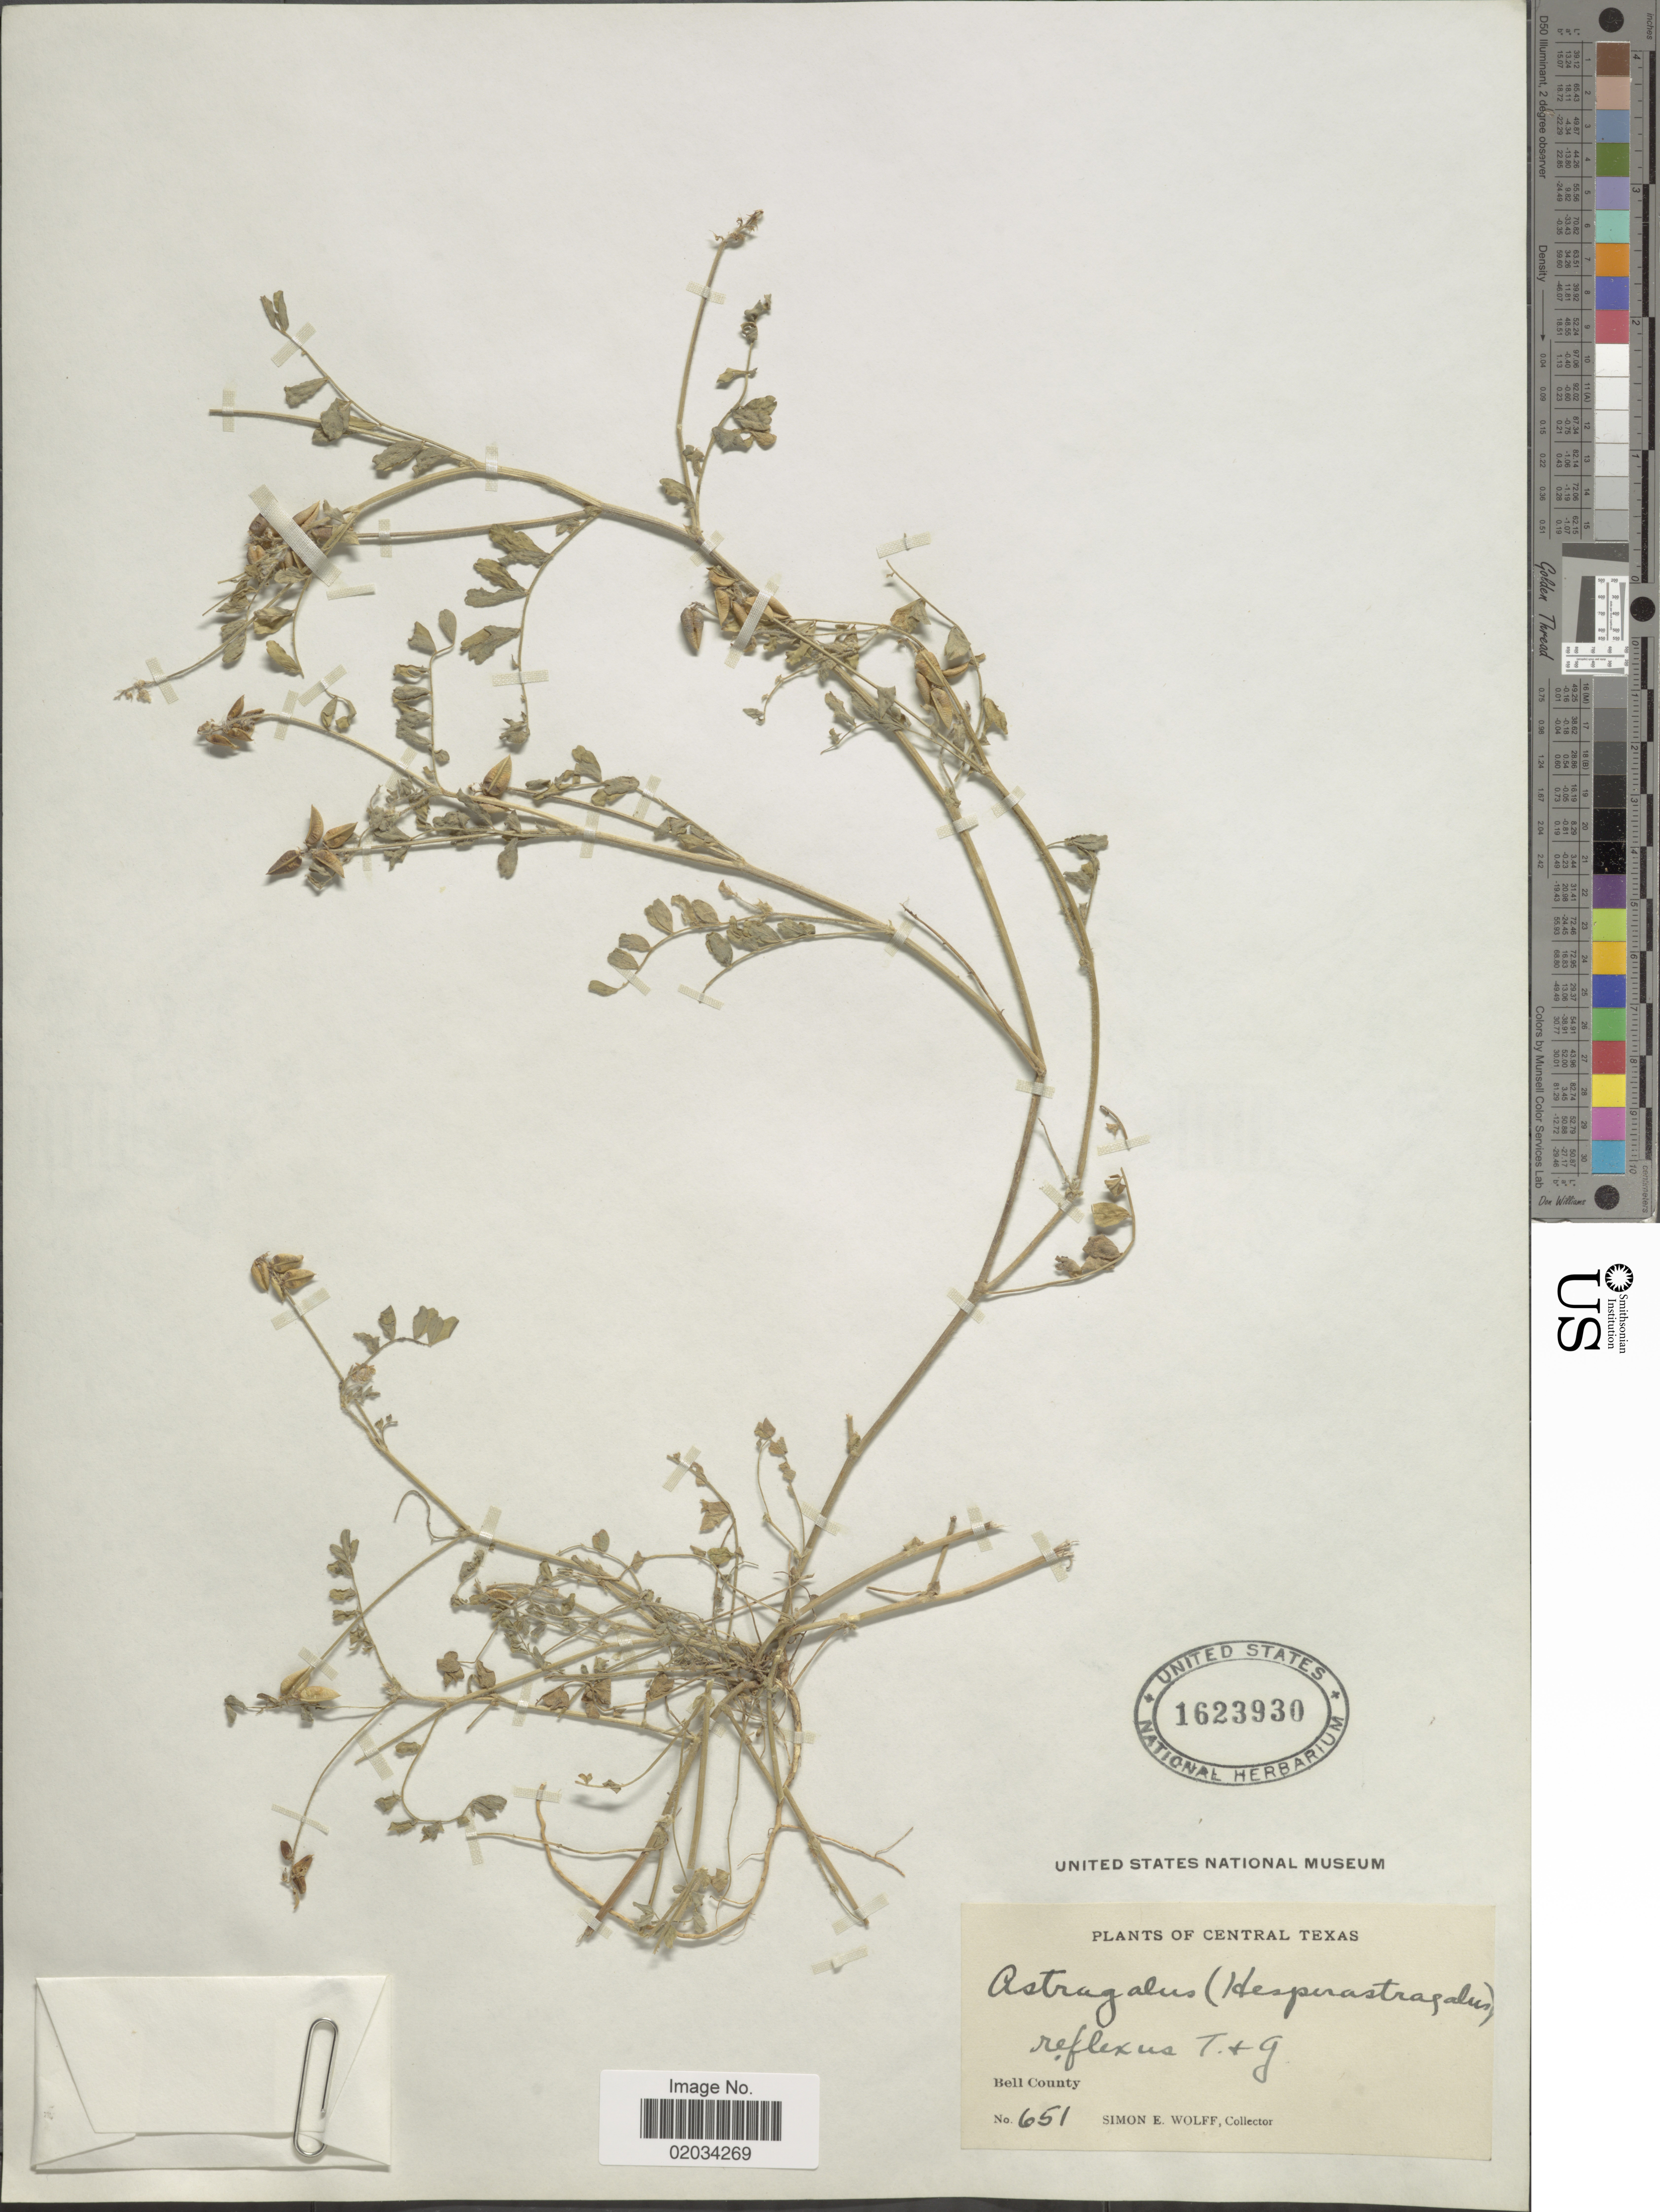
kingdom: Plantae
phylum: Tracheophyta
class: Magnoliopsida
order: Fabales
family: Fabaceae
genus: Astragalus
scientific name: Astragalus reflexus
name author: Torr. & A. Gray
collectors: S. E. Wolff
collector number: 651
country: United States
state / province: Texas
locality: Bell County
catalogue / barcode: US 1623930